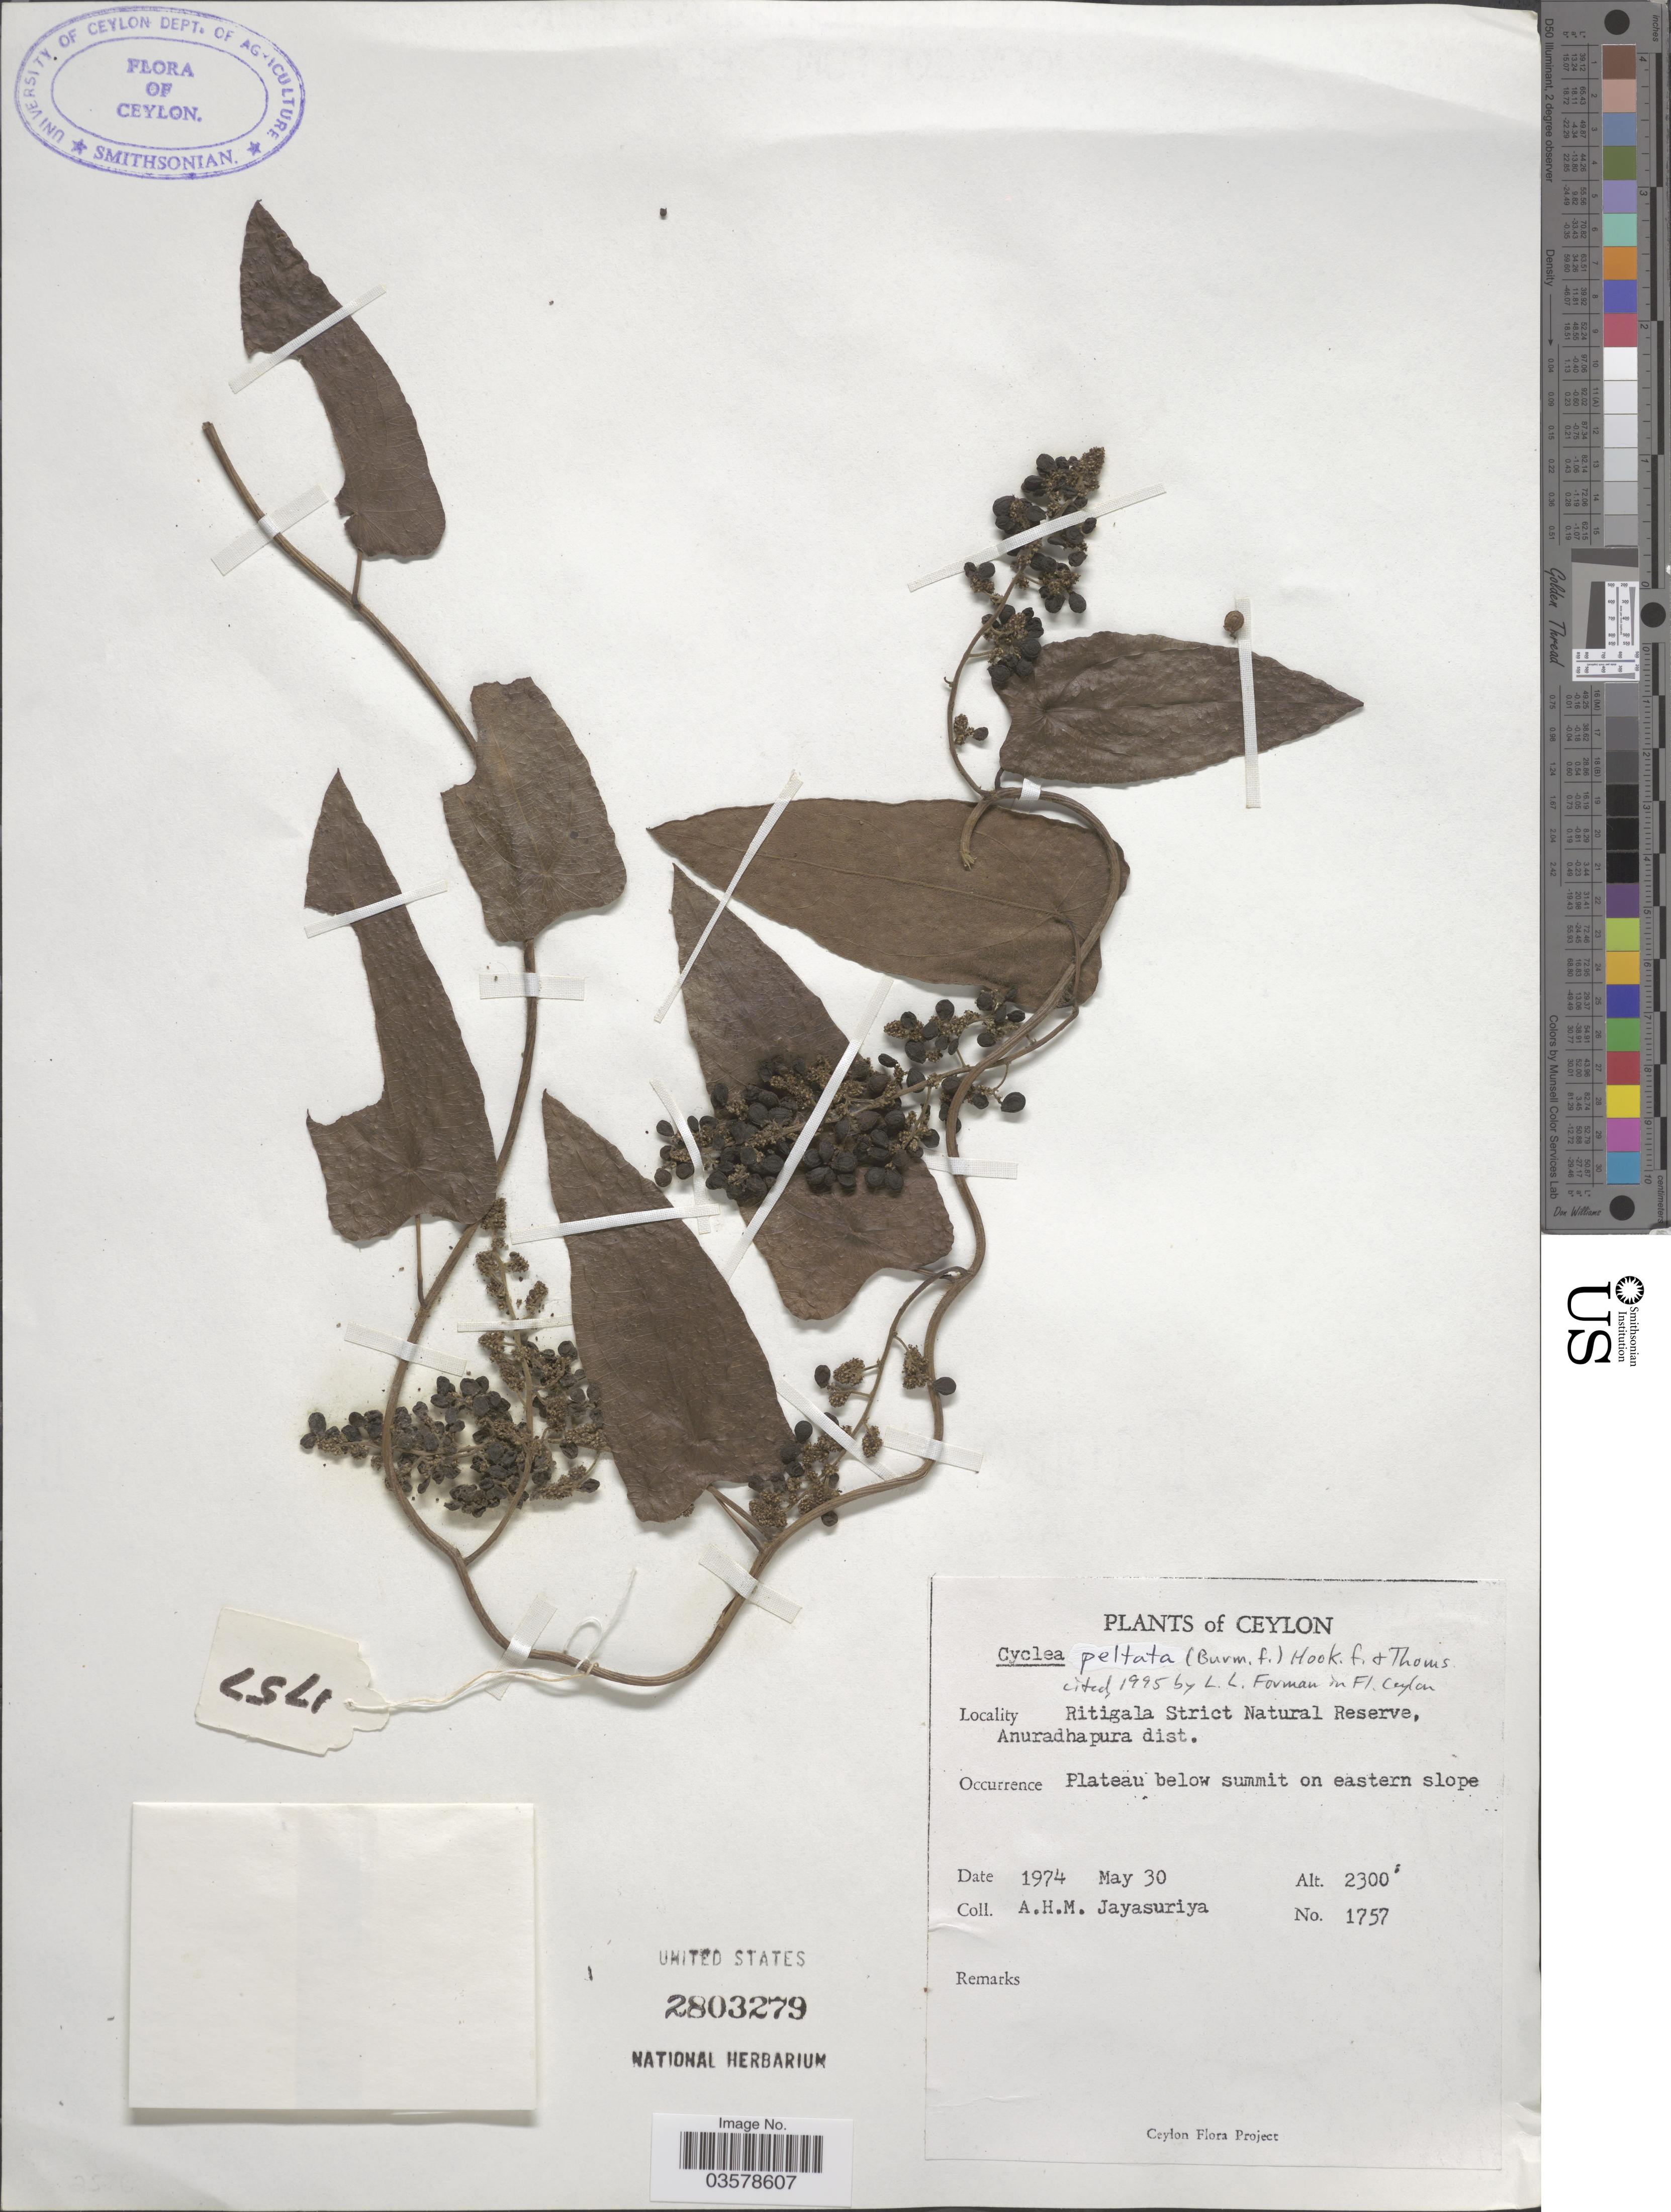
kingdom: Plantae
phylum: Tracheophyta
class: Magnoliopsida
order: Ranunculales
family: Menispermaceae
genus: Cyclea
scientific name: Cyclea peltata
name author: (Lam.) Hook. f. & Thomson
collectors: A. H. Jayasuriya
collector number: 1757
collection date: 1974-05-30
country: Sri Lanka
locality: Ceylon. Ritigala Strict Natural Reserve, Anuradhapura dist.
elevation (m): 701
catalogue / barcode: US 2803279